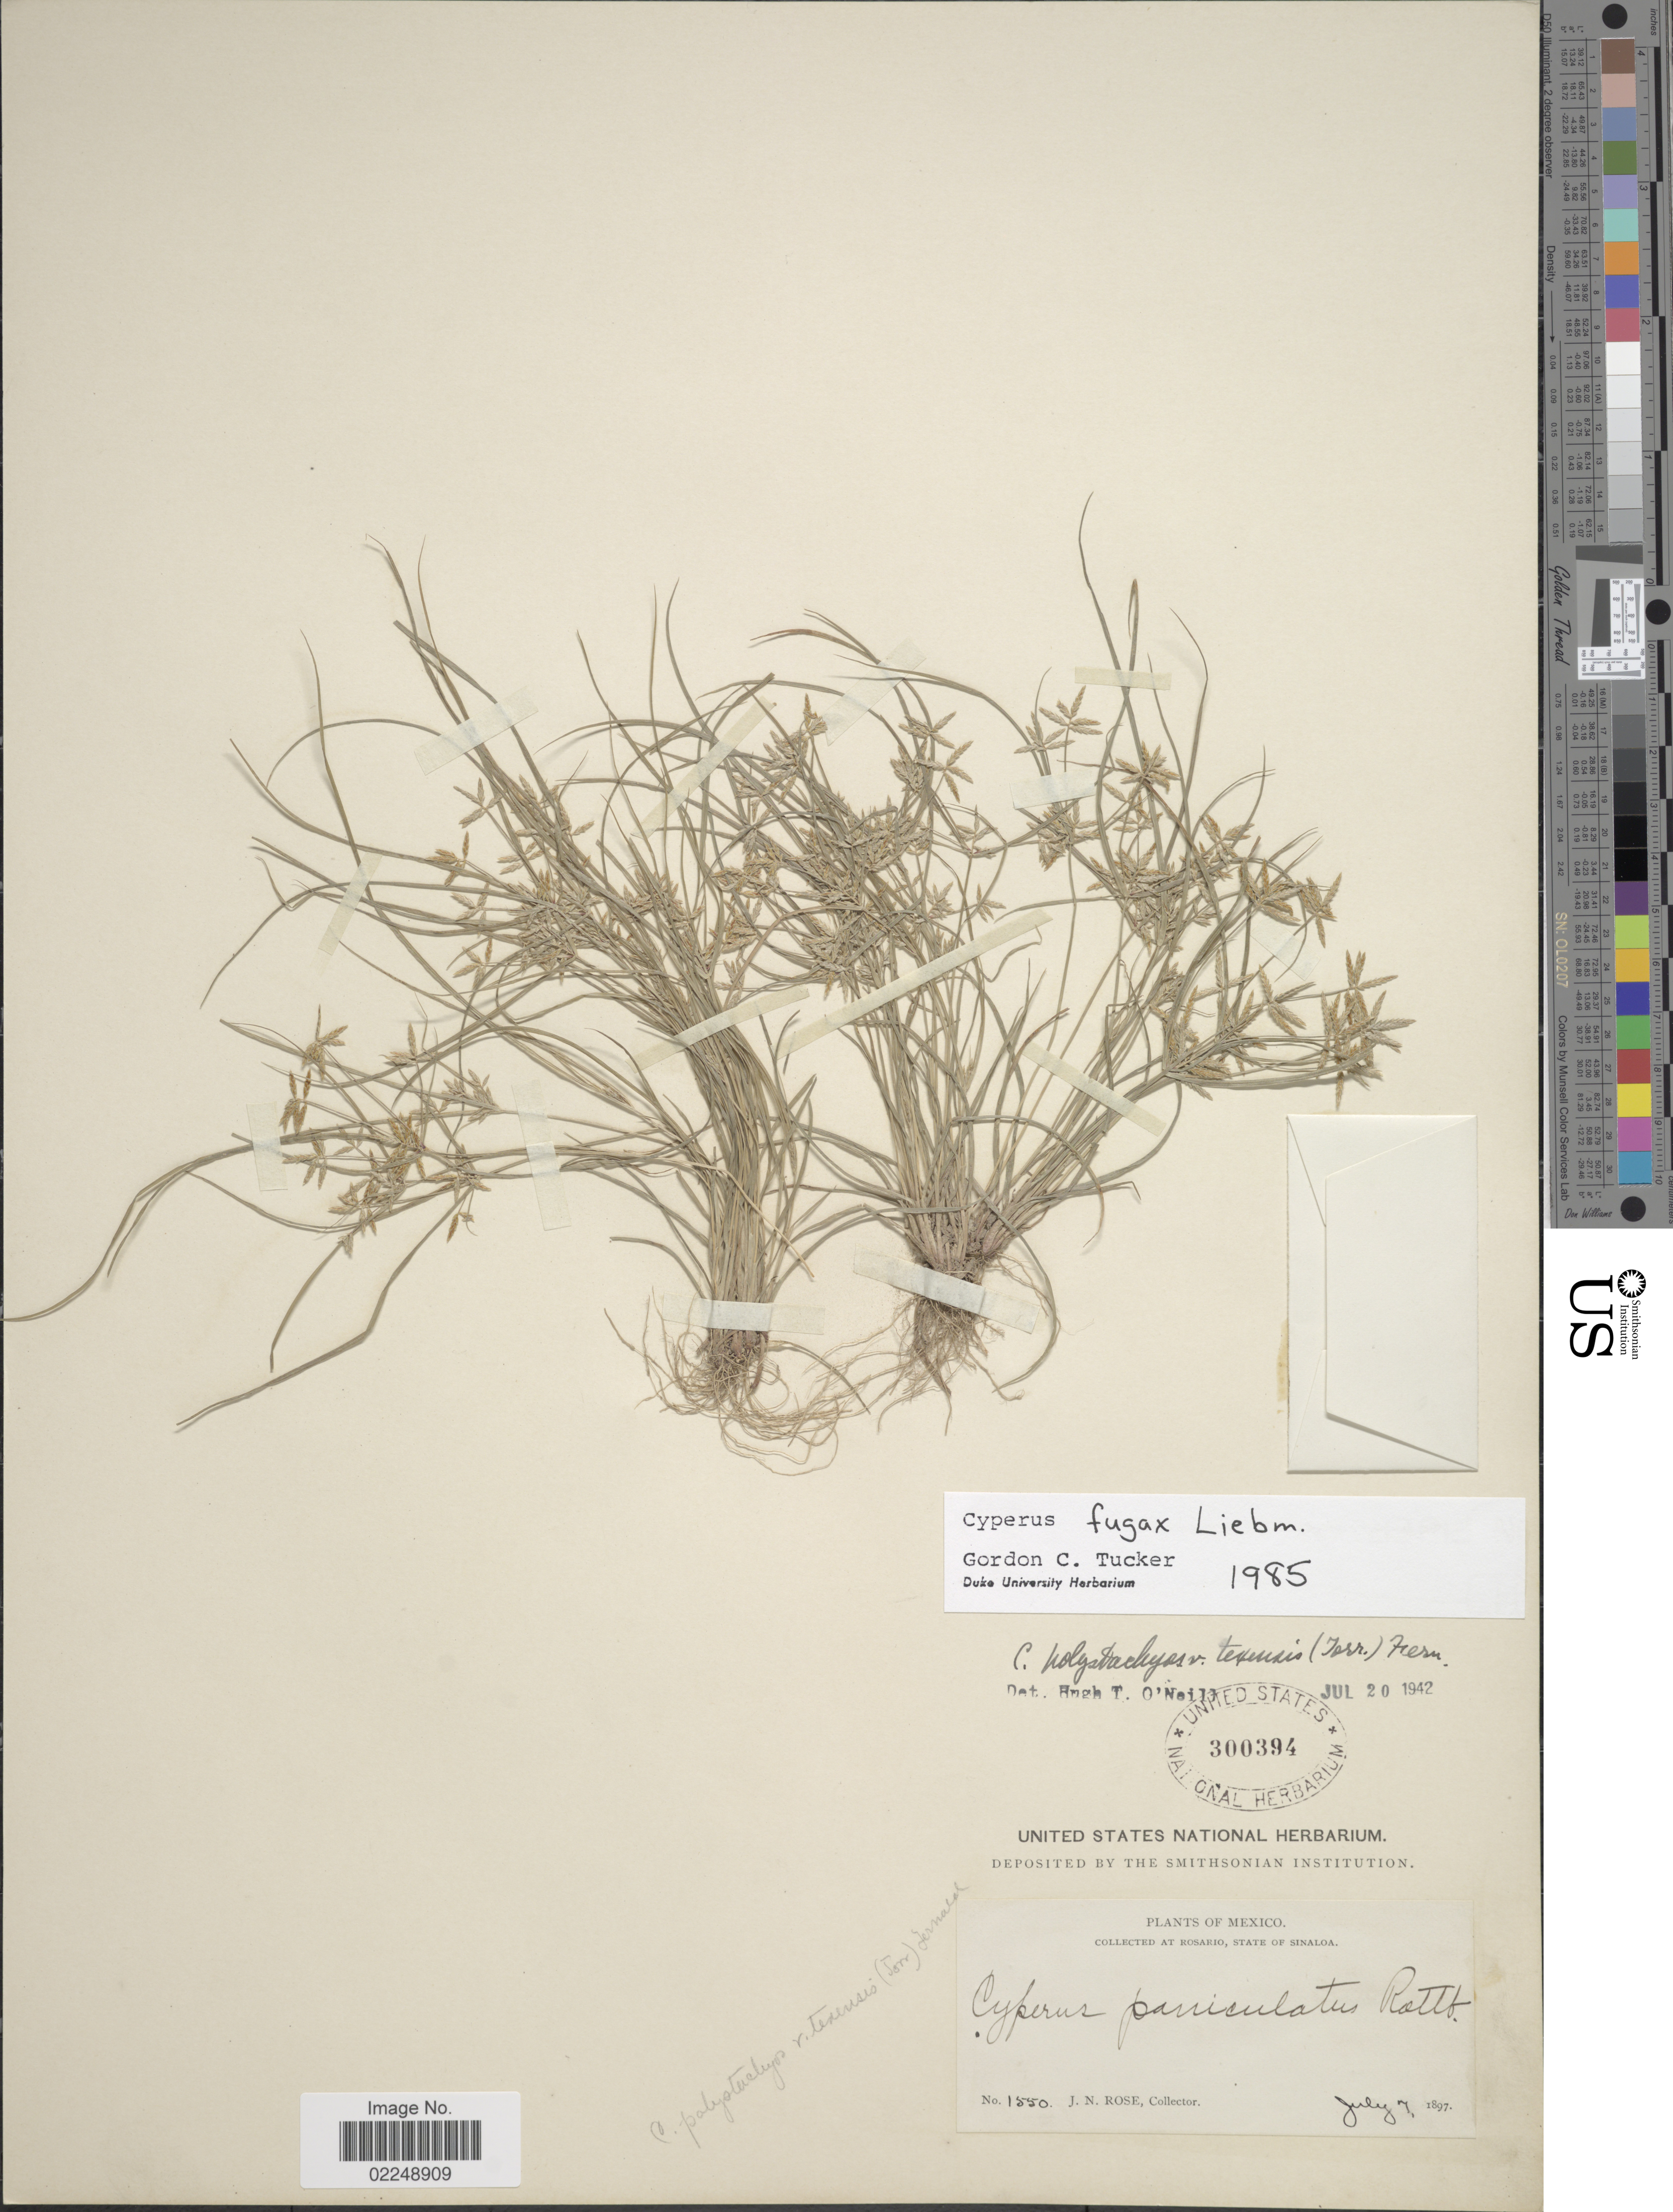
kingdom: Plantae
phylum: Tracheophyta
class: Liliopsida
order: Poales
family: Cyperaceae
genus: Cyperus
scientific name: Cyperus fugax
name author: Liebm.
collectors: J. N. Rose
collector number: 1550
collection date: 1897-07-07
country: Mexico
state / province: Sinaloa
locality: At Rosario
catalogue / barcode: US 300394